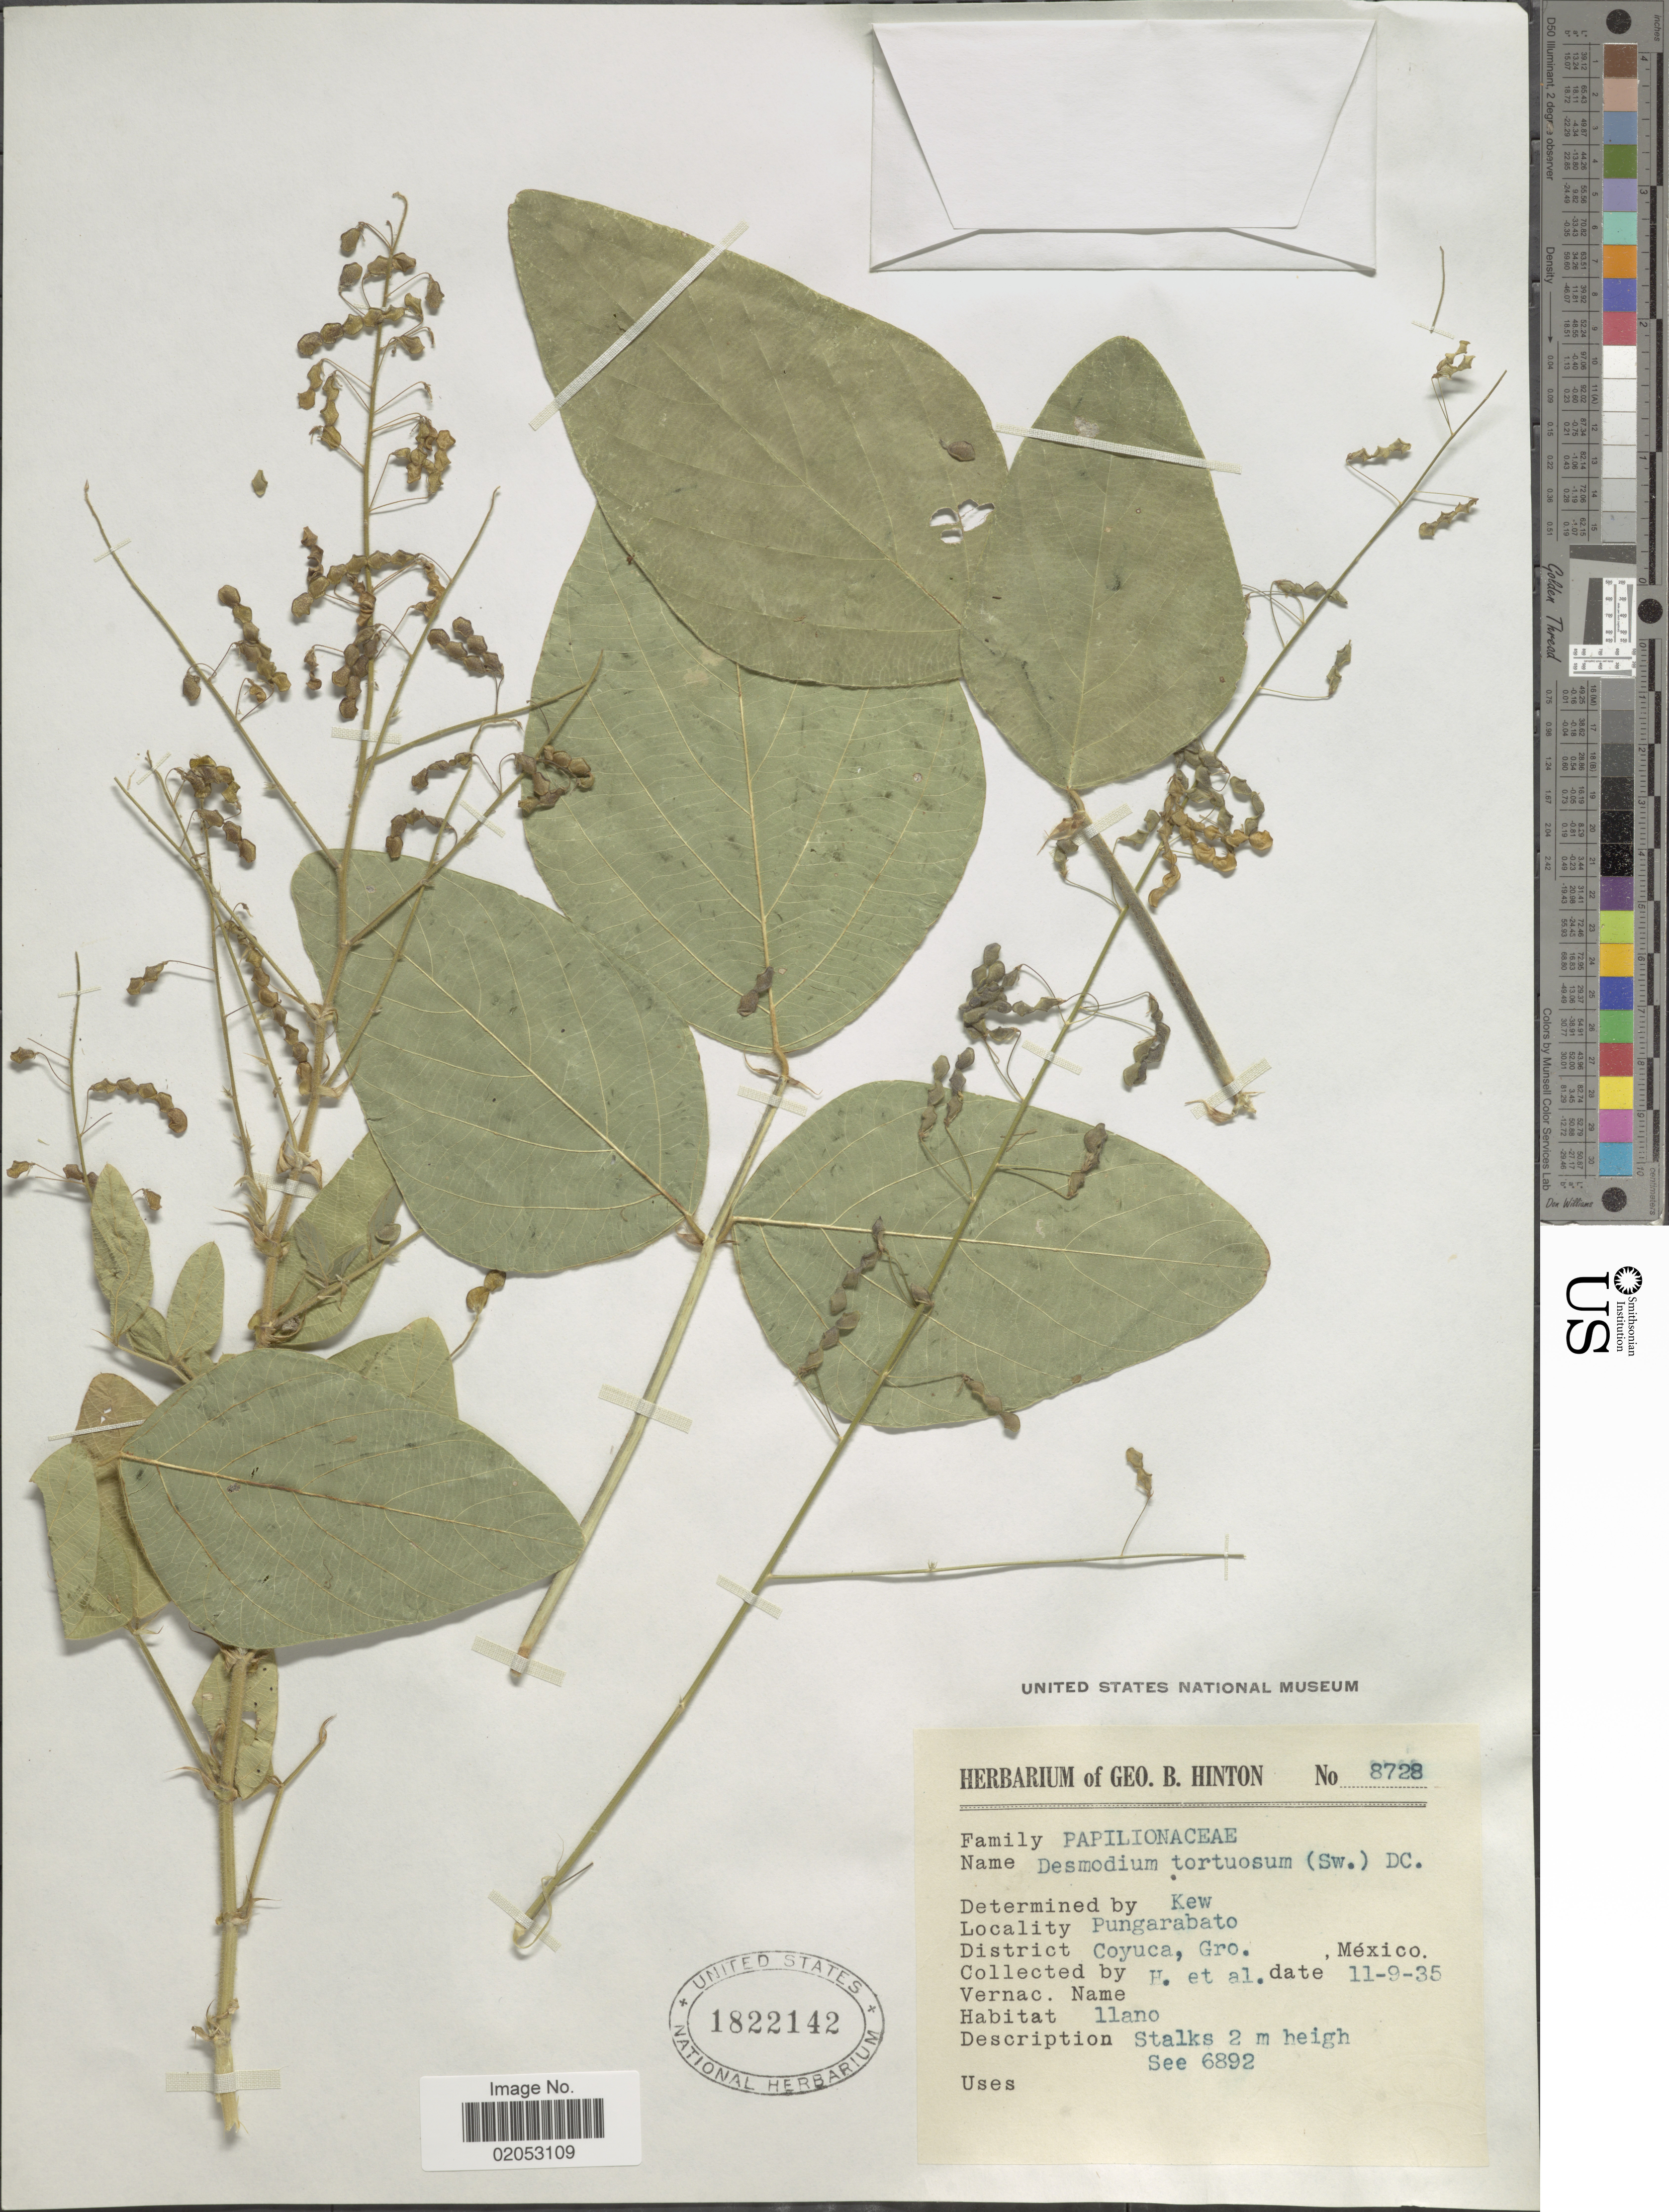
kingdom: Plantae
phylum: Tracheophyta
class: Magnoliopsida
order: Fabales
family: Fabaceae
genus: Desmodium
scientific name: Desmodium tortuosum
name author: (Sw.) DC.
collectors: G. B. Hinton & et al.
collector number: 8728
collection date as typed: Transcribed d/m/y: 9/11/35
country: Mexico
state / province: Guerrero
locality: Pungarabato. District Coyuca, Gro., México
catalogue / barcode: US 1822142